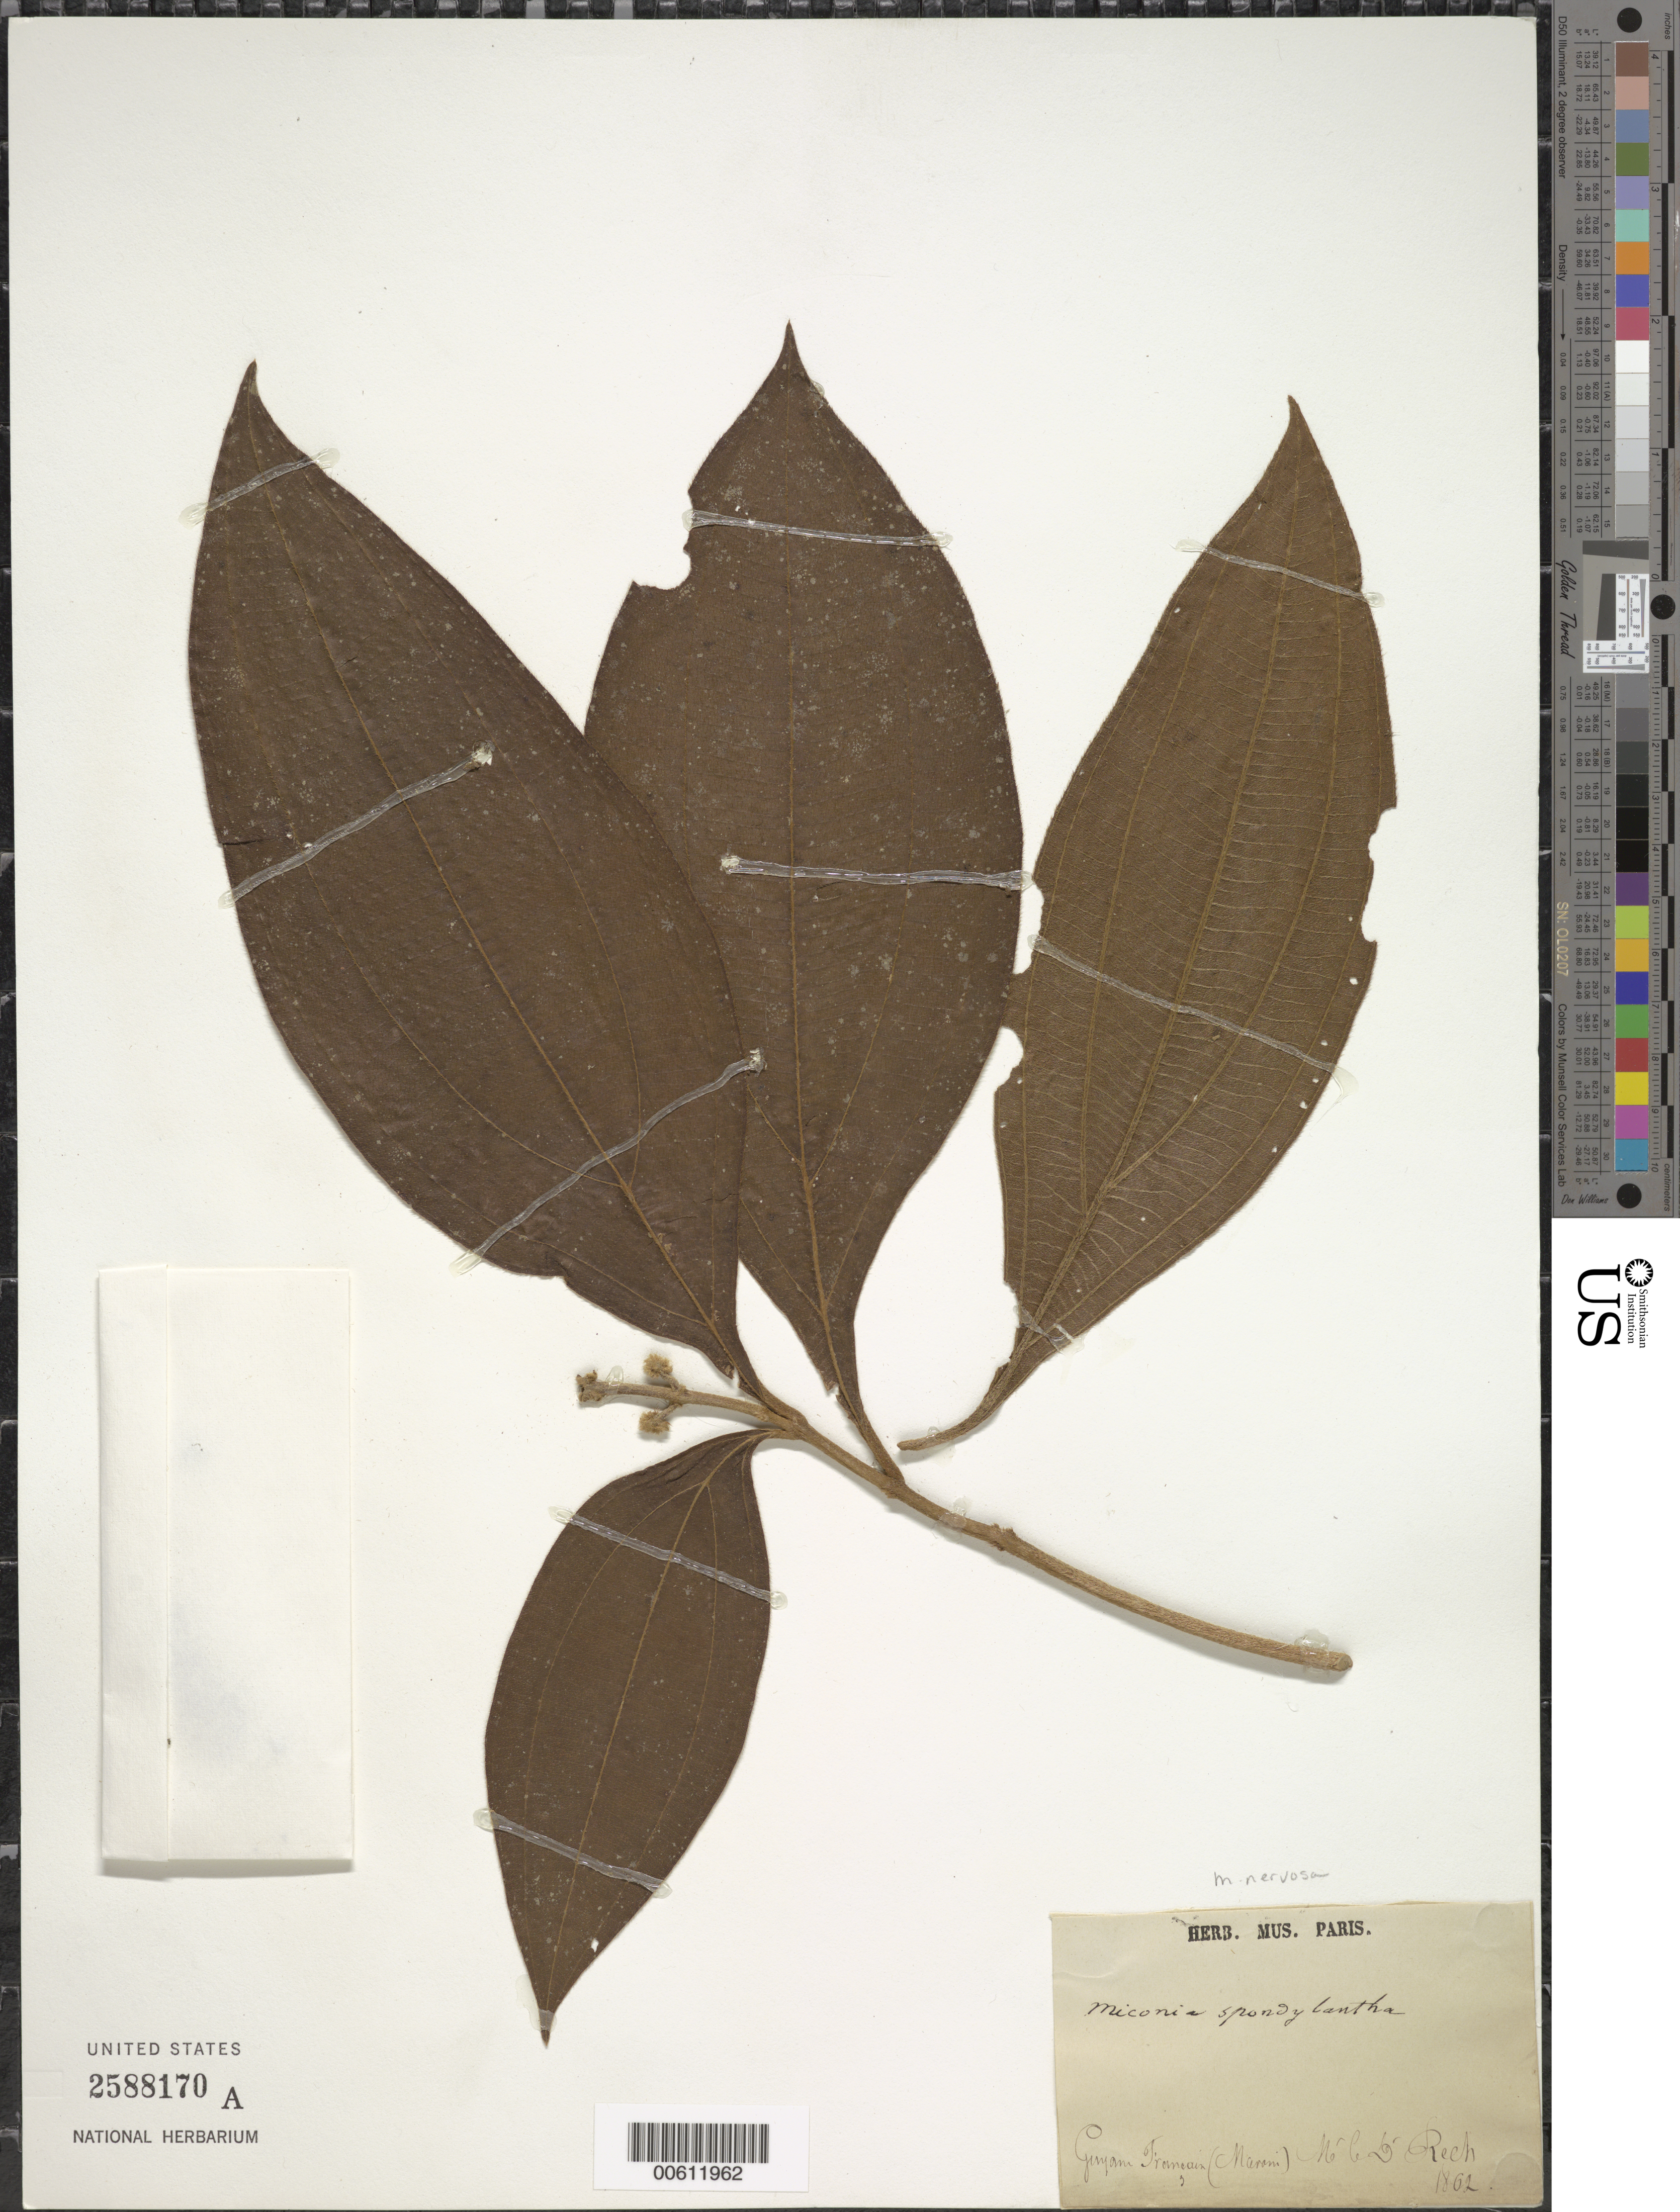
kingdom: Plantae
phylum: Tracheophyta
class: Magnoliopsida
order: Myrtales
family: Melastomataceae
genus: Miconia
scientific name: Miconia nervosa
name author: (Sm.) Triana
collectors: Rech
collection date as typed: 1862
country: French Guiana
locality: Maroni R.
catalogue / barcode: US 2588170A